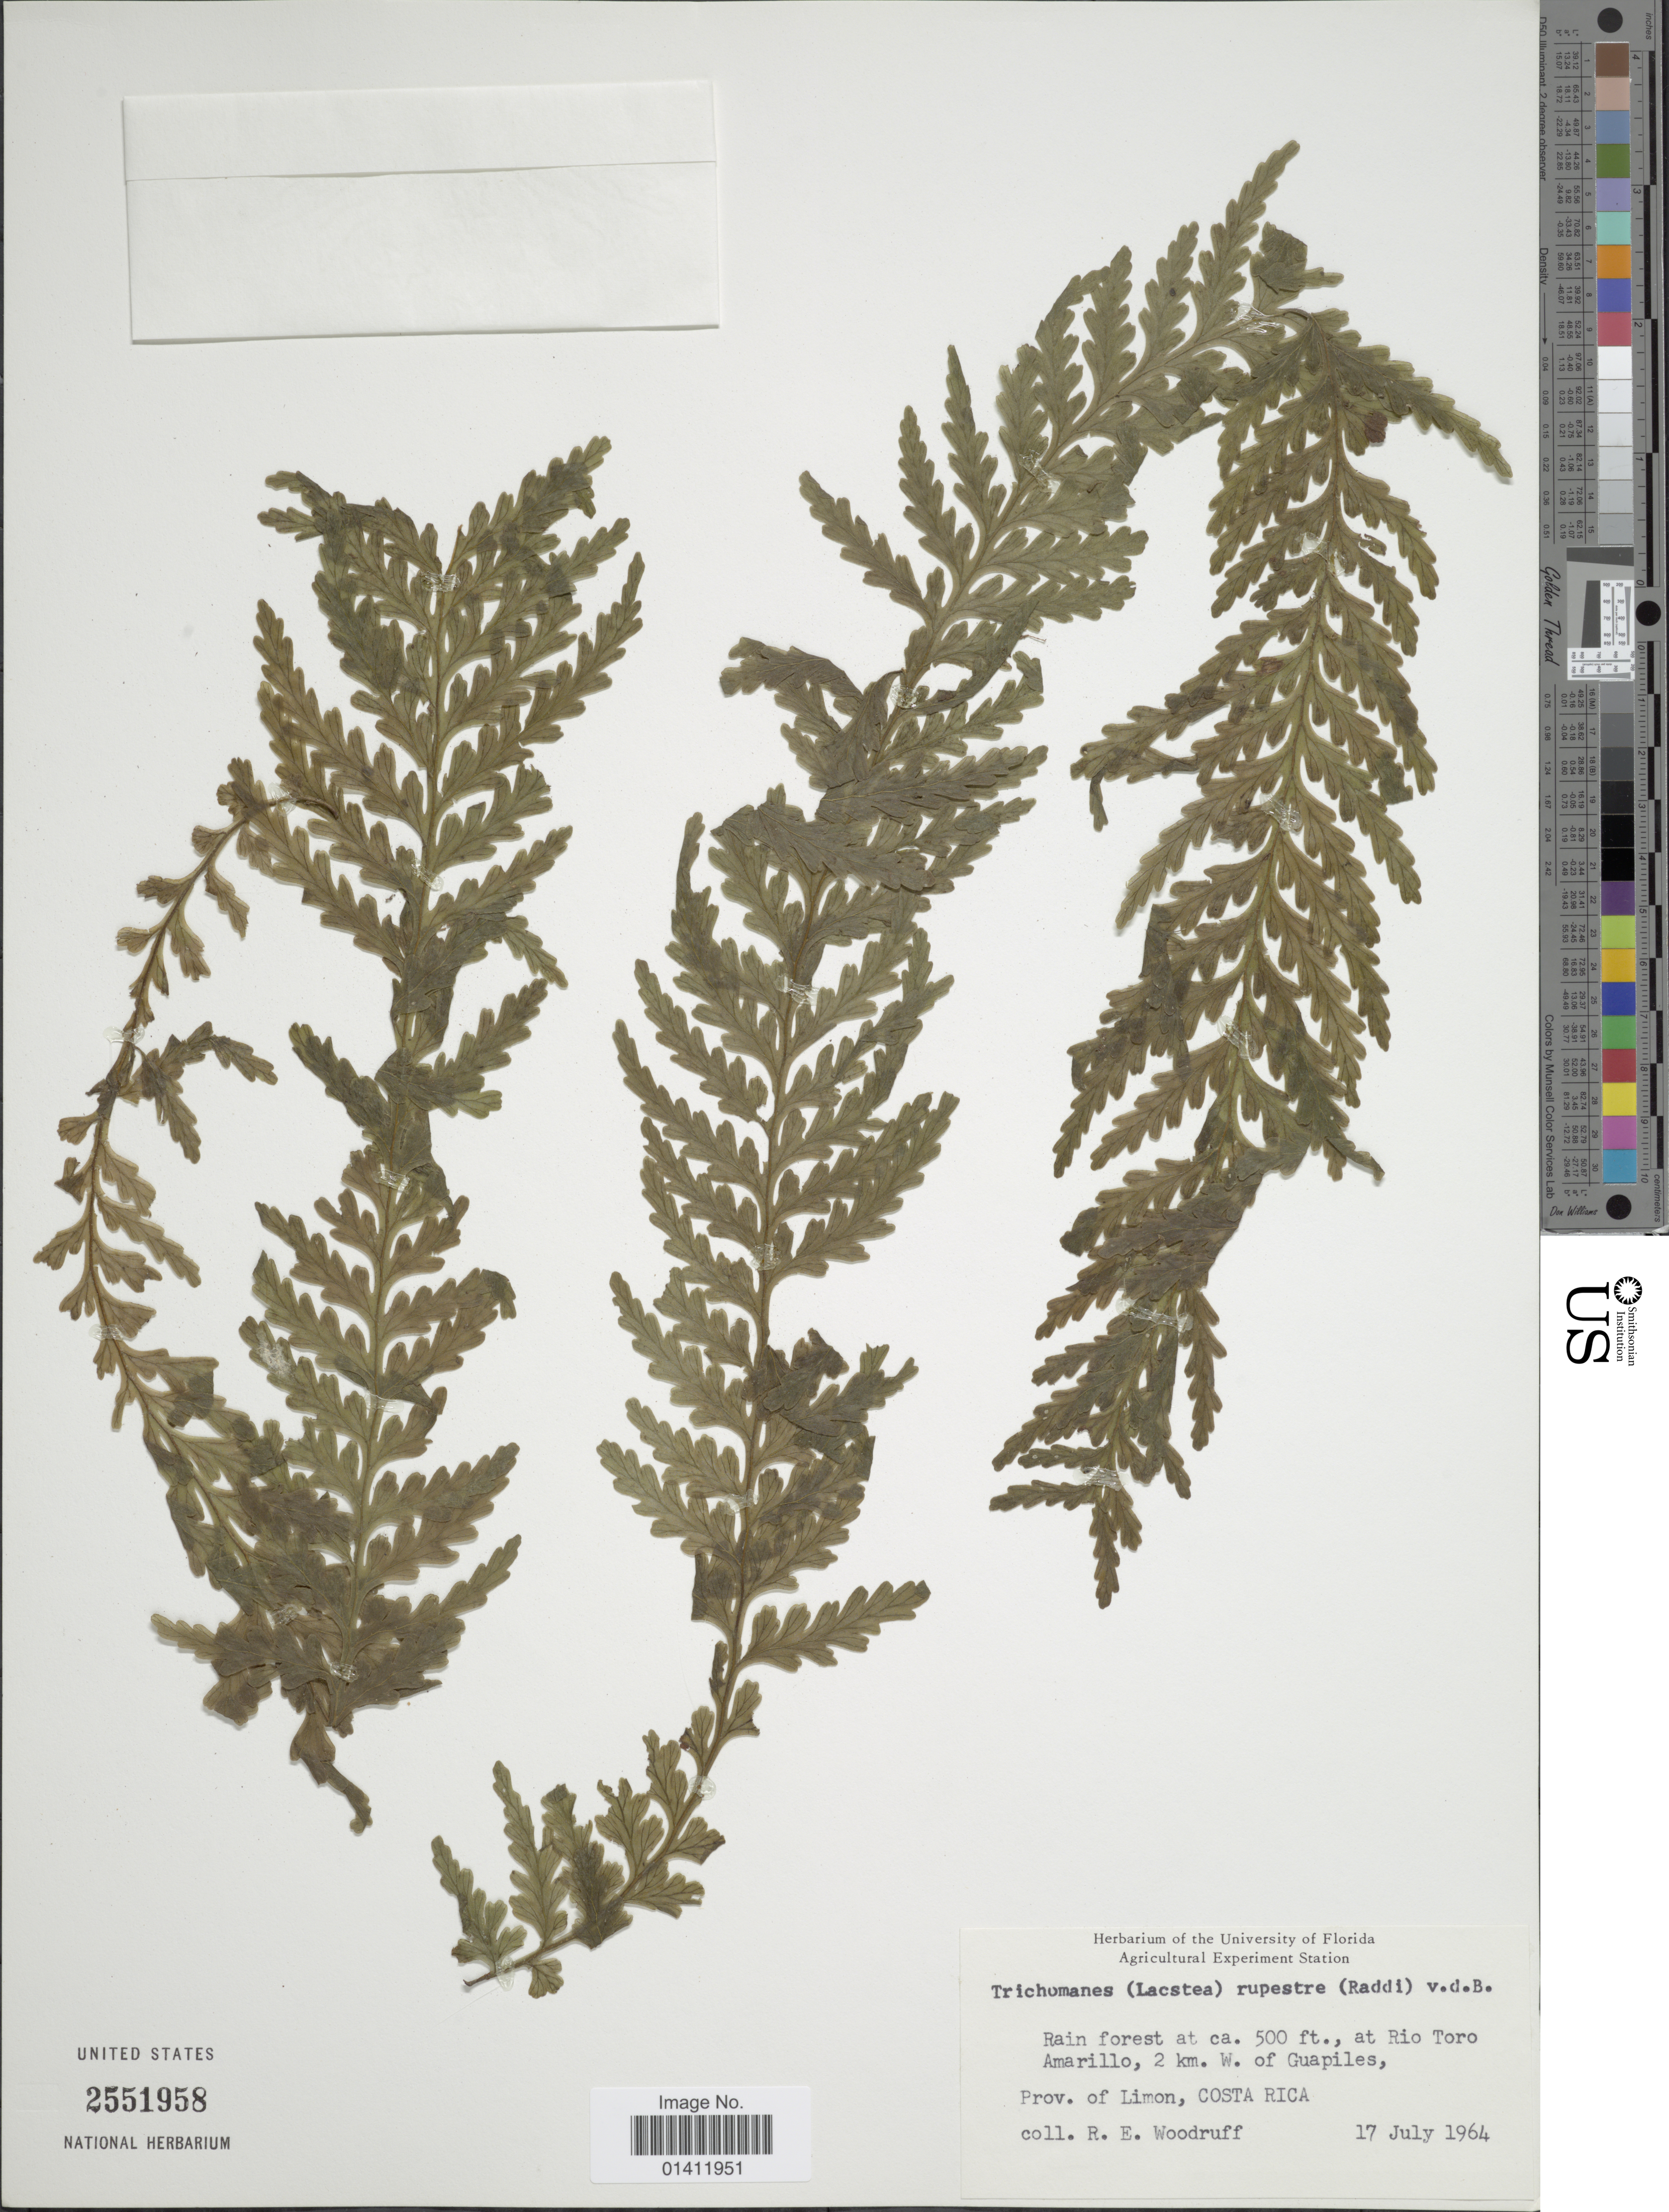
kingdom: Plantae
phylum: Tracheophyta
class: Polypodiopsida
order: Hymenophyllales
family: Hymenophyllaceae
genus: Vandenboschia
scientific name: Vandenboschia rupestris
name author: (Raddi) Ebihara & K. Iwats.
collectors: R. Woodruff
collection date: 1964-07-17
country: Costa Rica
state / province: Limón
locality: At Rio Toro Amarillo, 2 km. W. of Guapiles, Prov. of Limon.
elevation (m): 152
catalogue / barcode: US 2551958